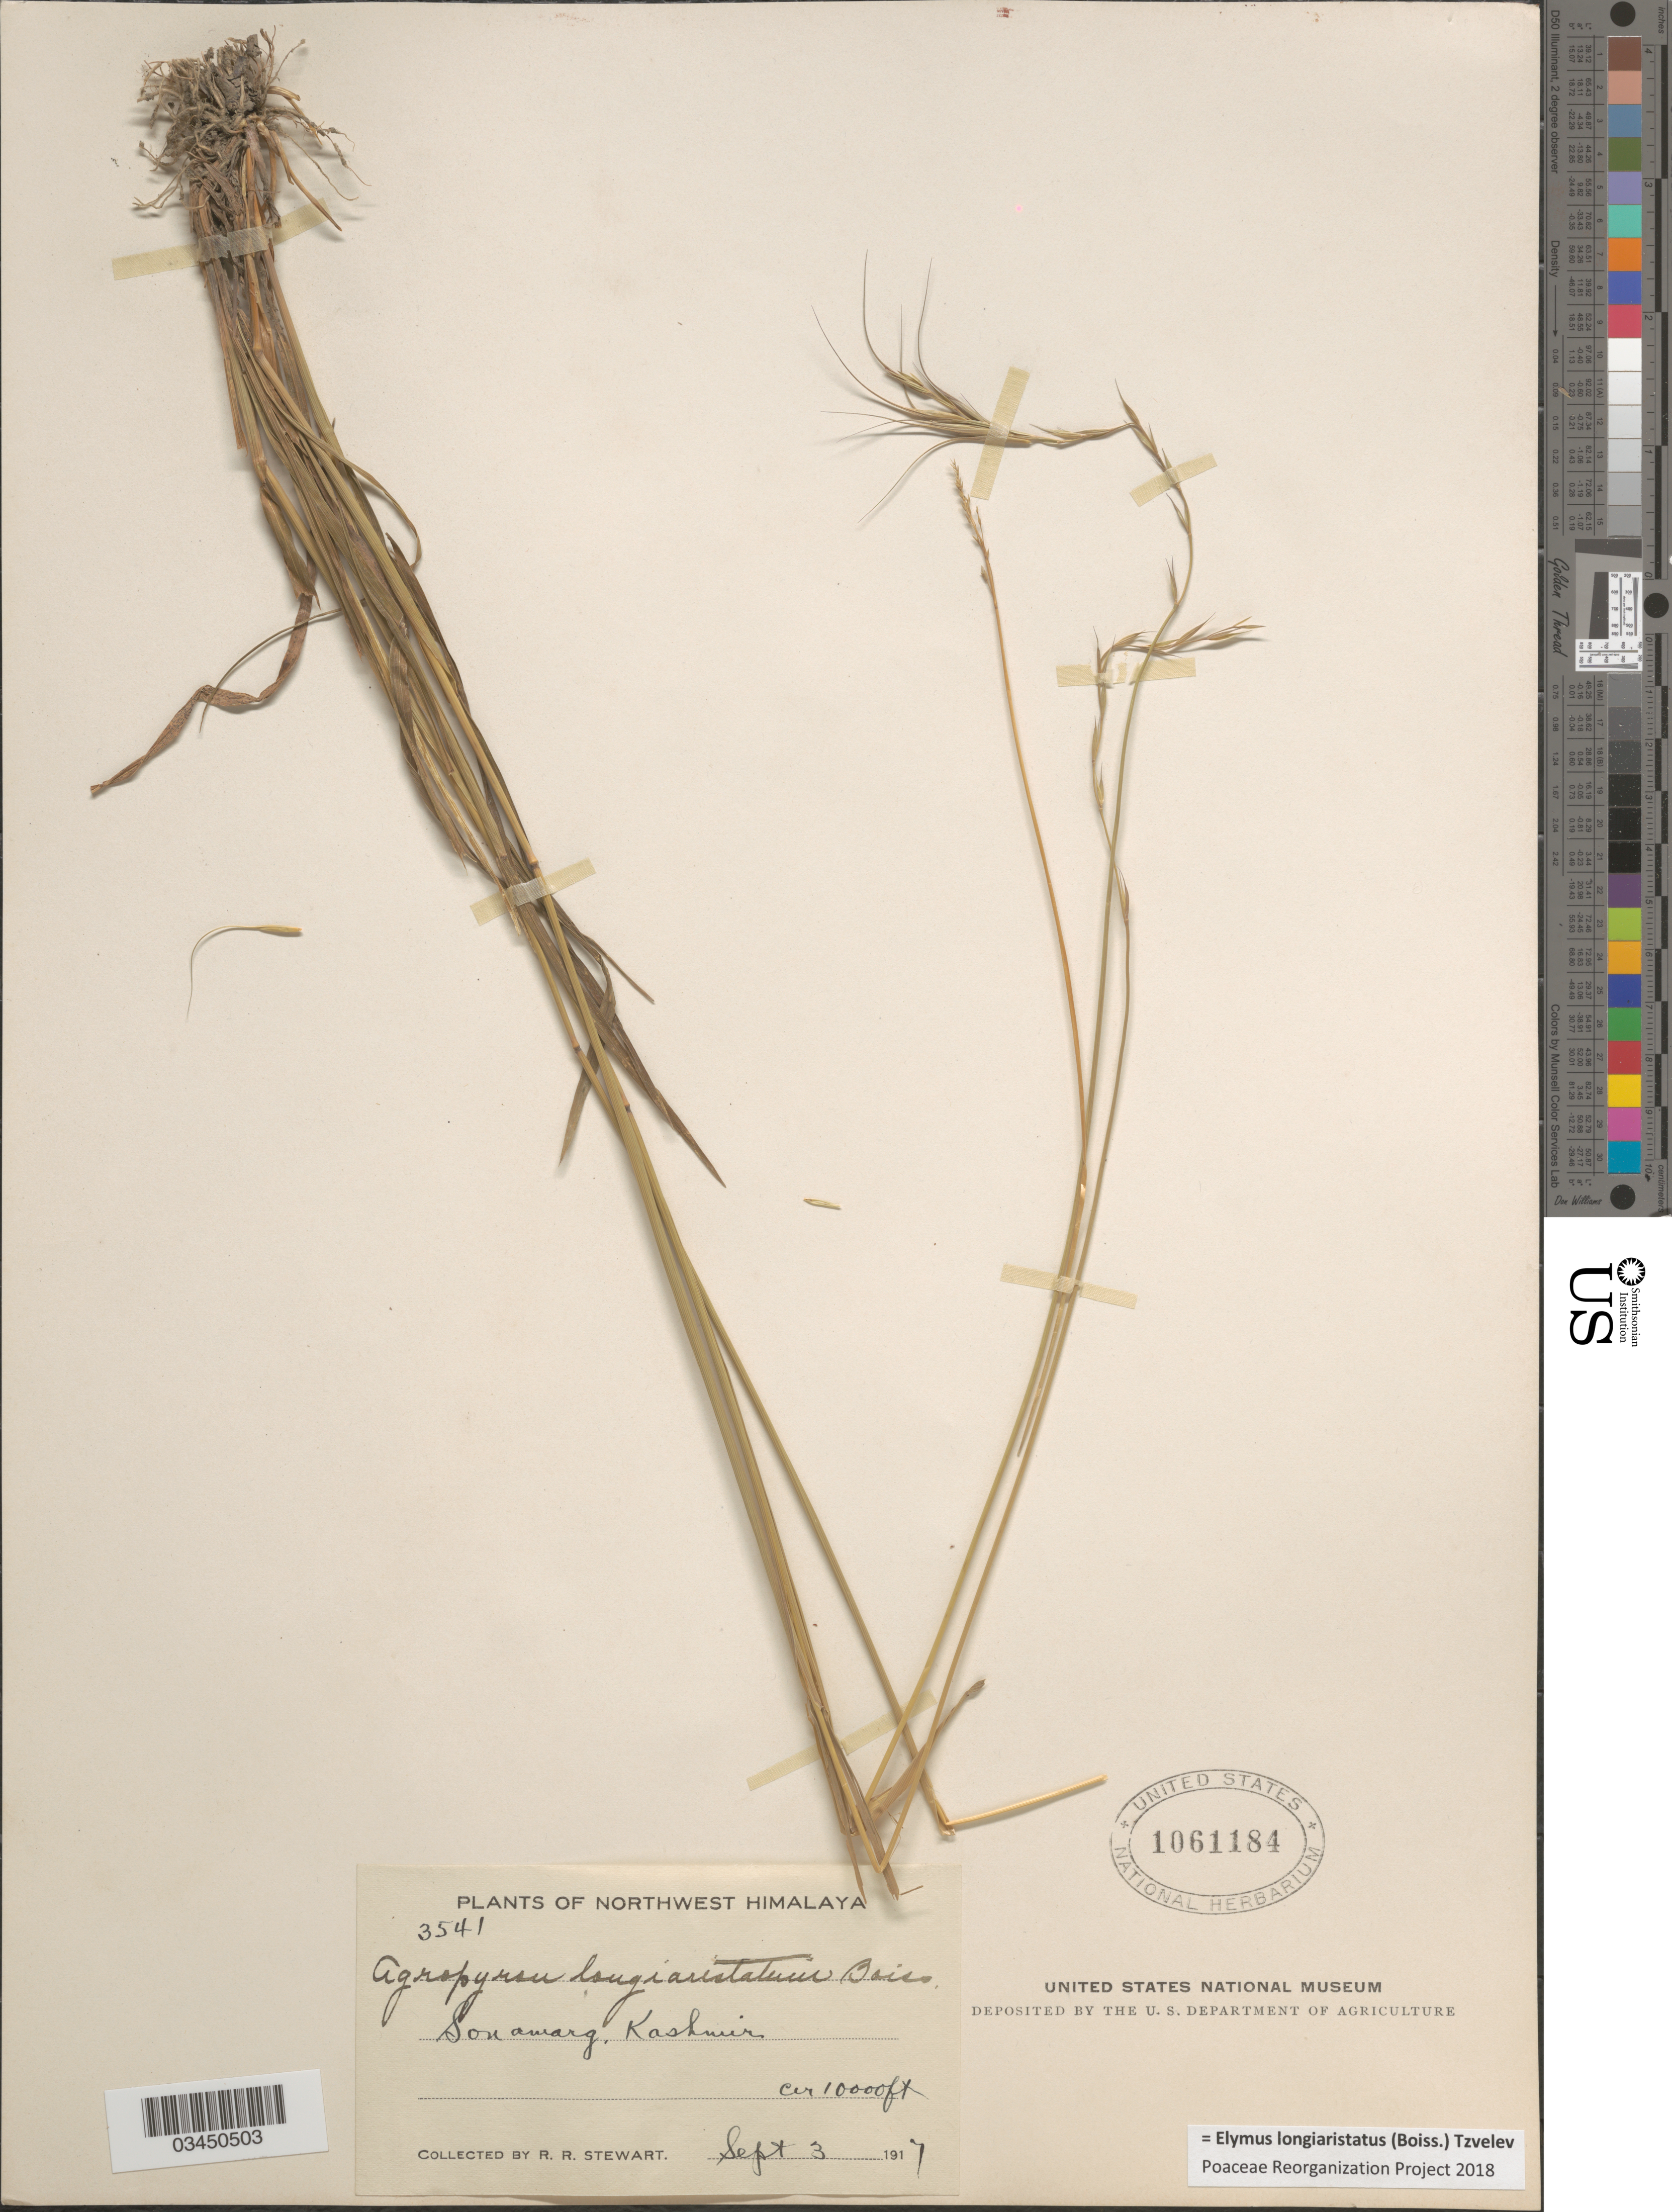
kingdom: Plantae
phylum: Tracheophyta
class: Liliopsida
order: Poales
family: Poaceae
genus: Elymus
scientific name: Elymus longiaristatus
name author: (Boiss.) Tzvelev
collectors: R. Stewart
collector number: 3541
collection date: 1917-09-03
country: India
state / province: Jammu and Kashmir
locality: Northwest Himalaya. Sonamarg, Kashmir.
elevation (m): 3048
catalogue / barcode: US 1061184